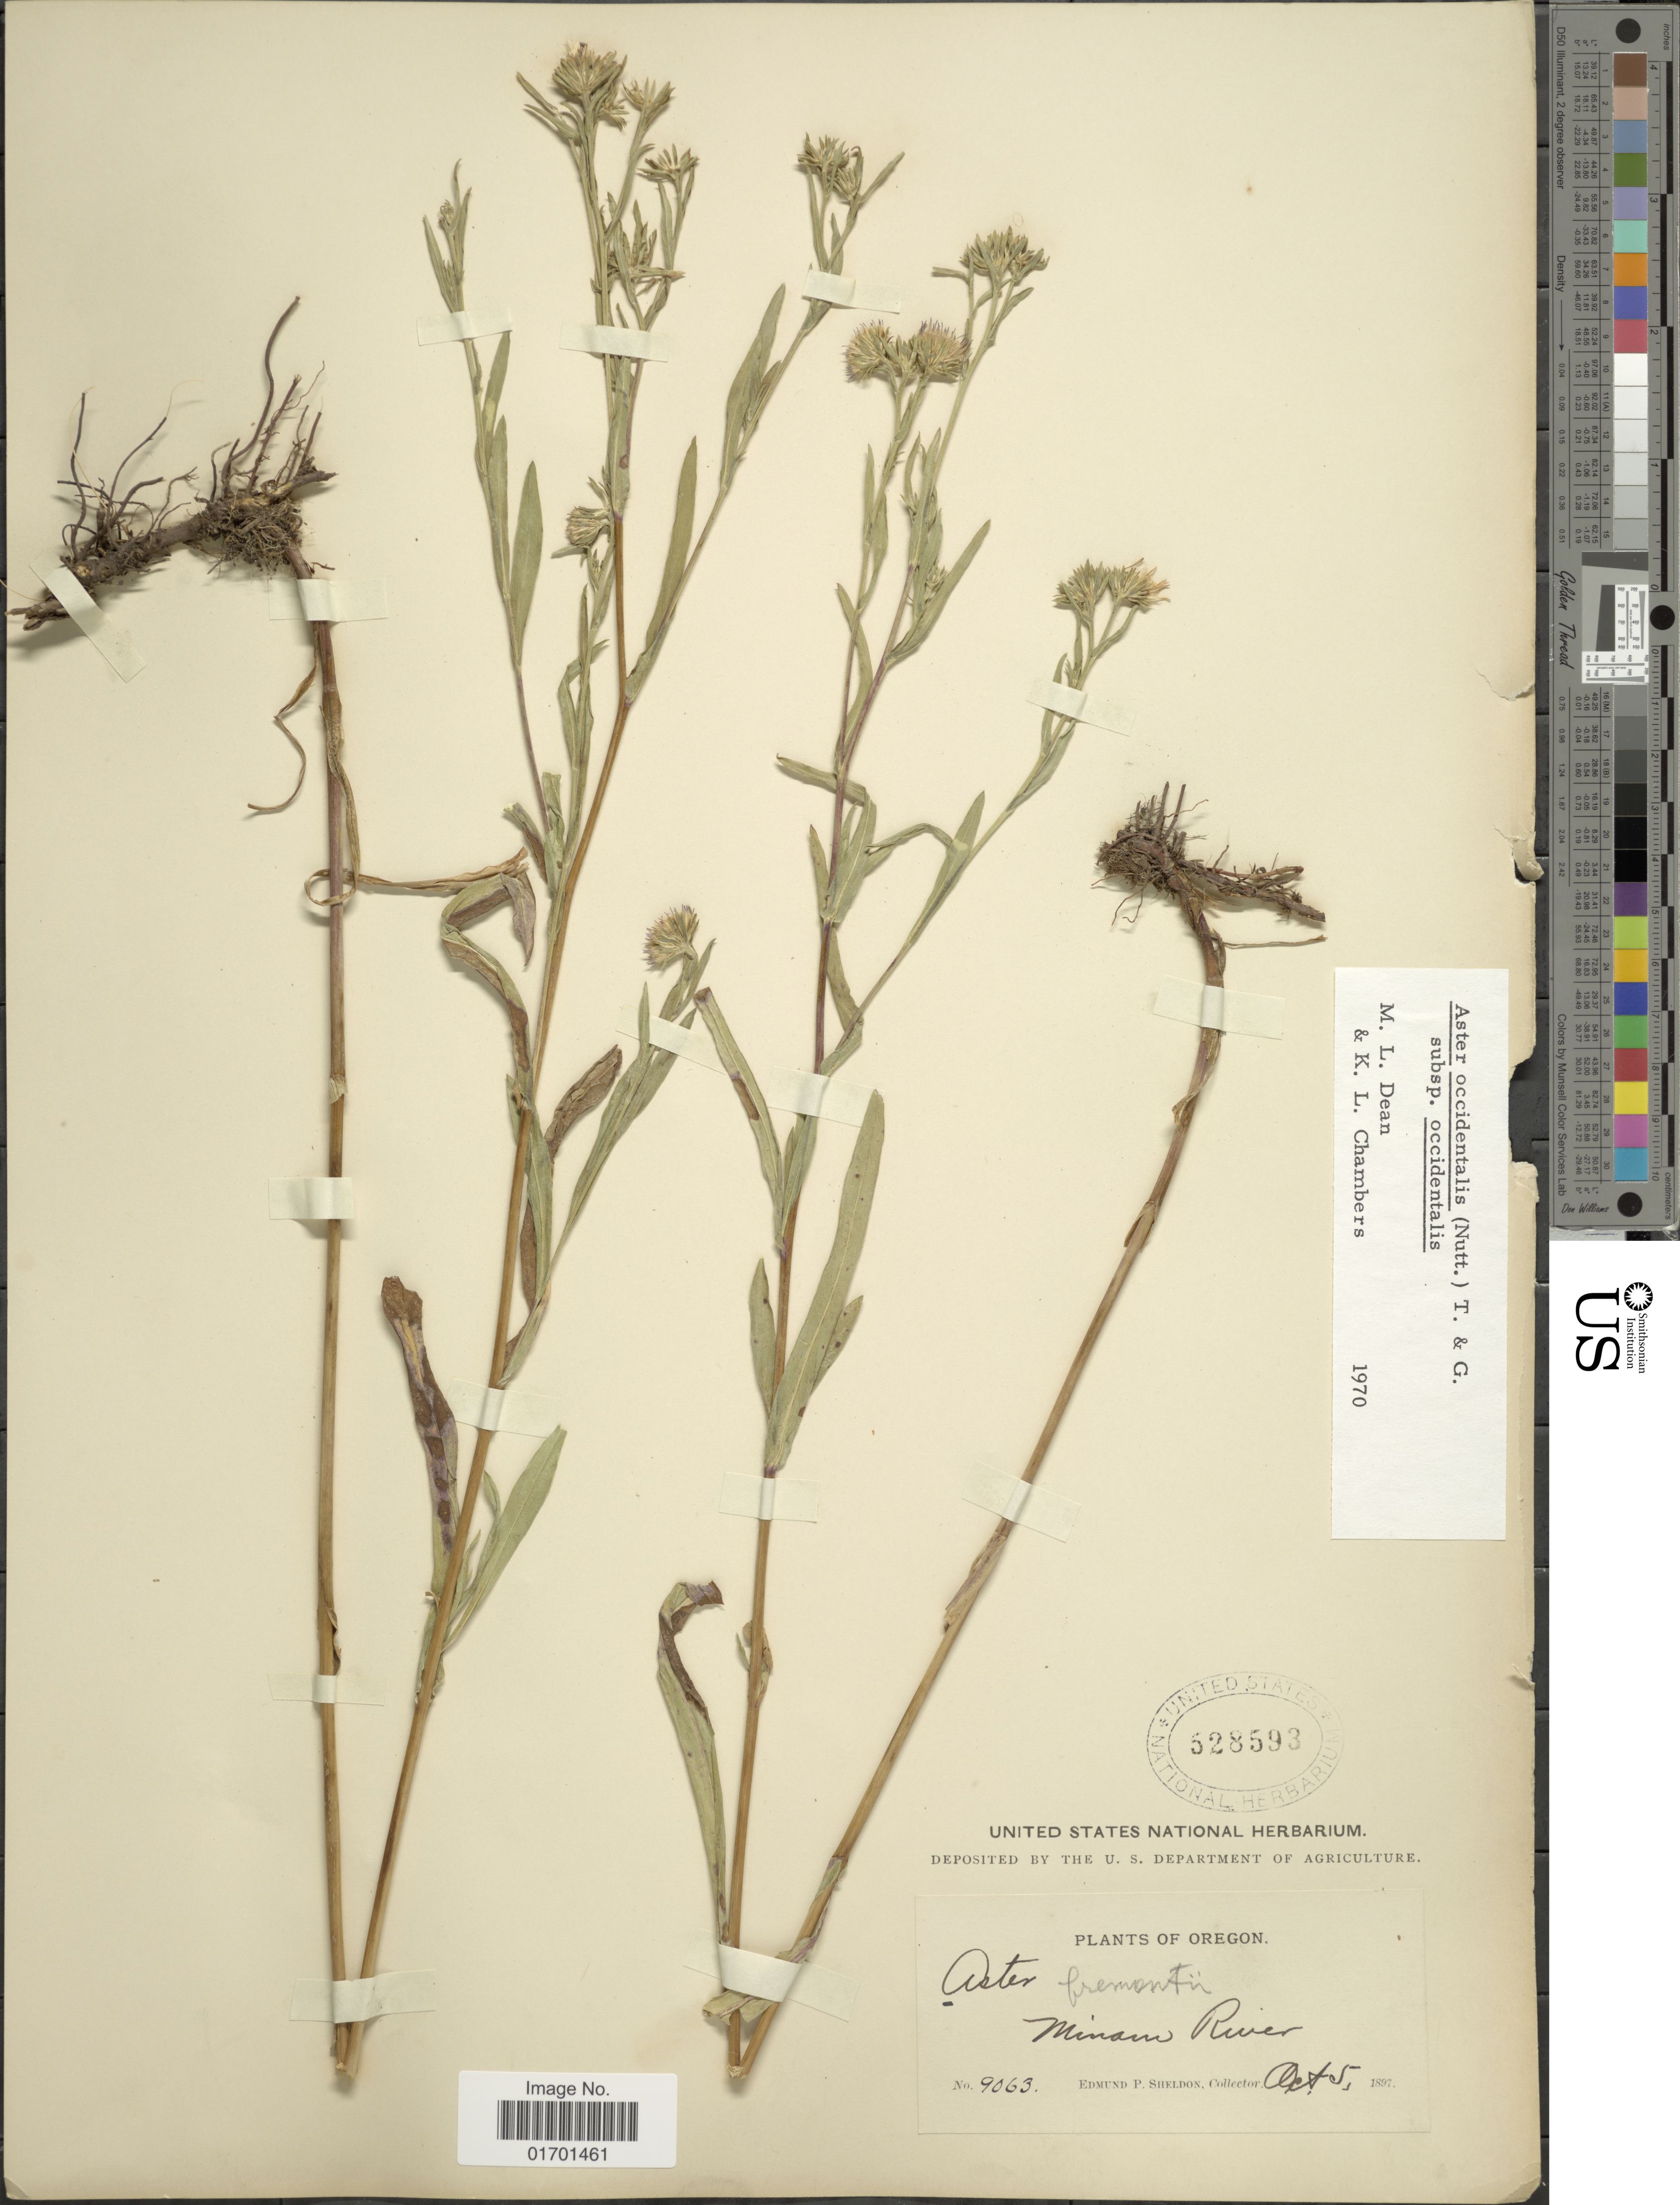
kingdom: Plantae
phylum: Tracheophyta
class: Magnoliopsida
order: Asterales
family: Asteraceae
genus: Symphyotrichum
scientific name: Symphyotrichum spathulatum var. spathulatum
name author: (Lindl.) G.L. Nesom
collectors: E. P. Sheldon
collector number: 9063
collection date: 1897-10-05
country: United States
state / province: Oregon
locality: Minam River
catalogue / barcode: US 628593